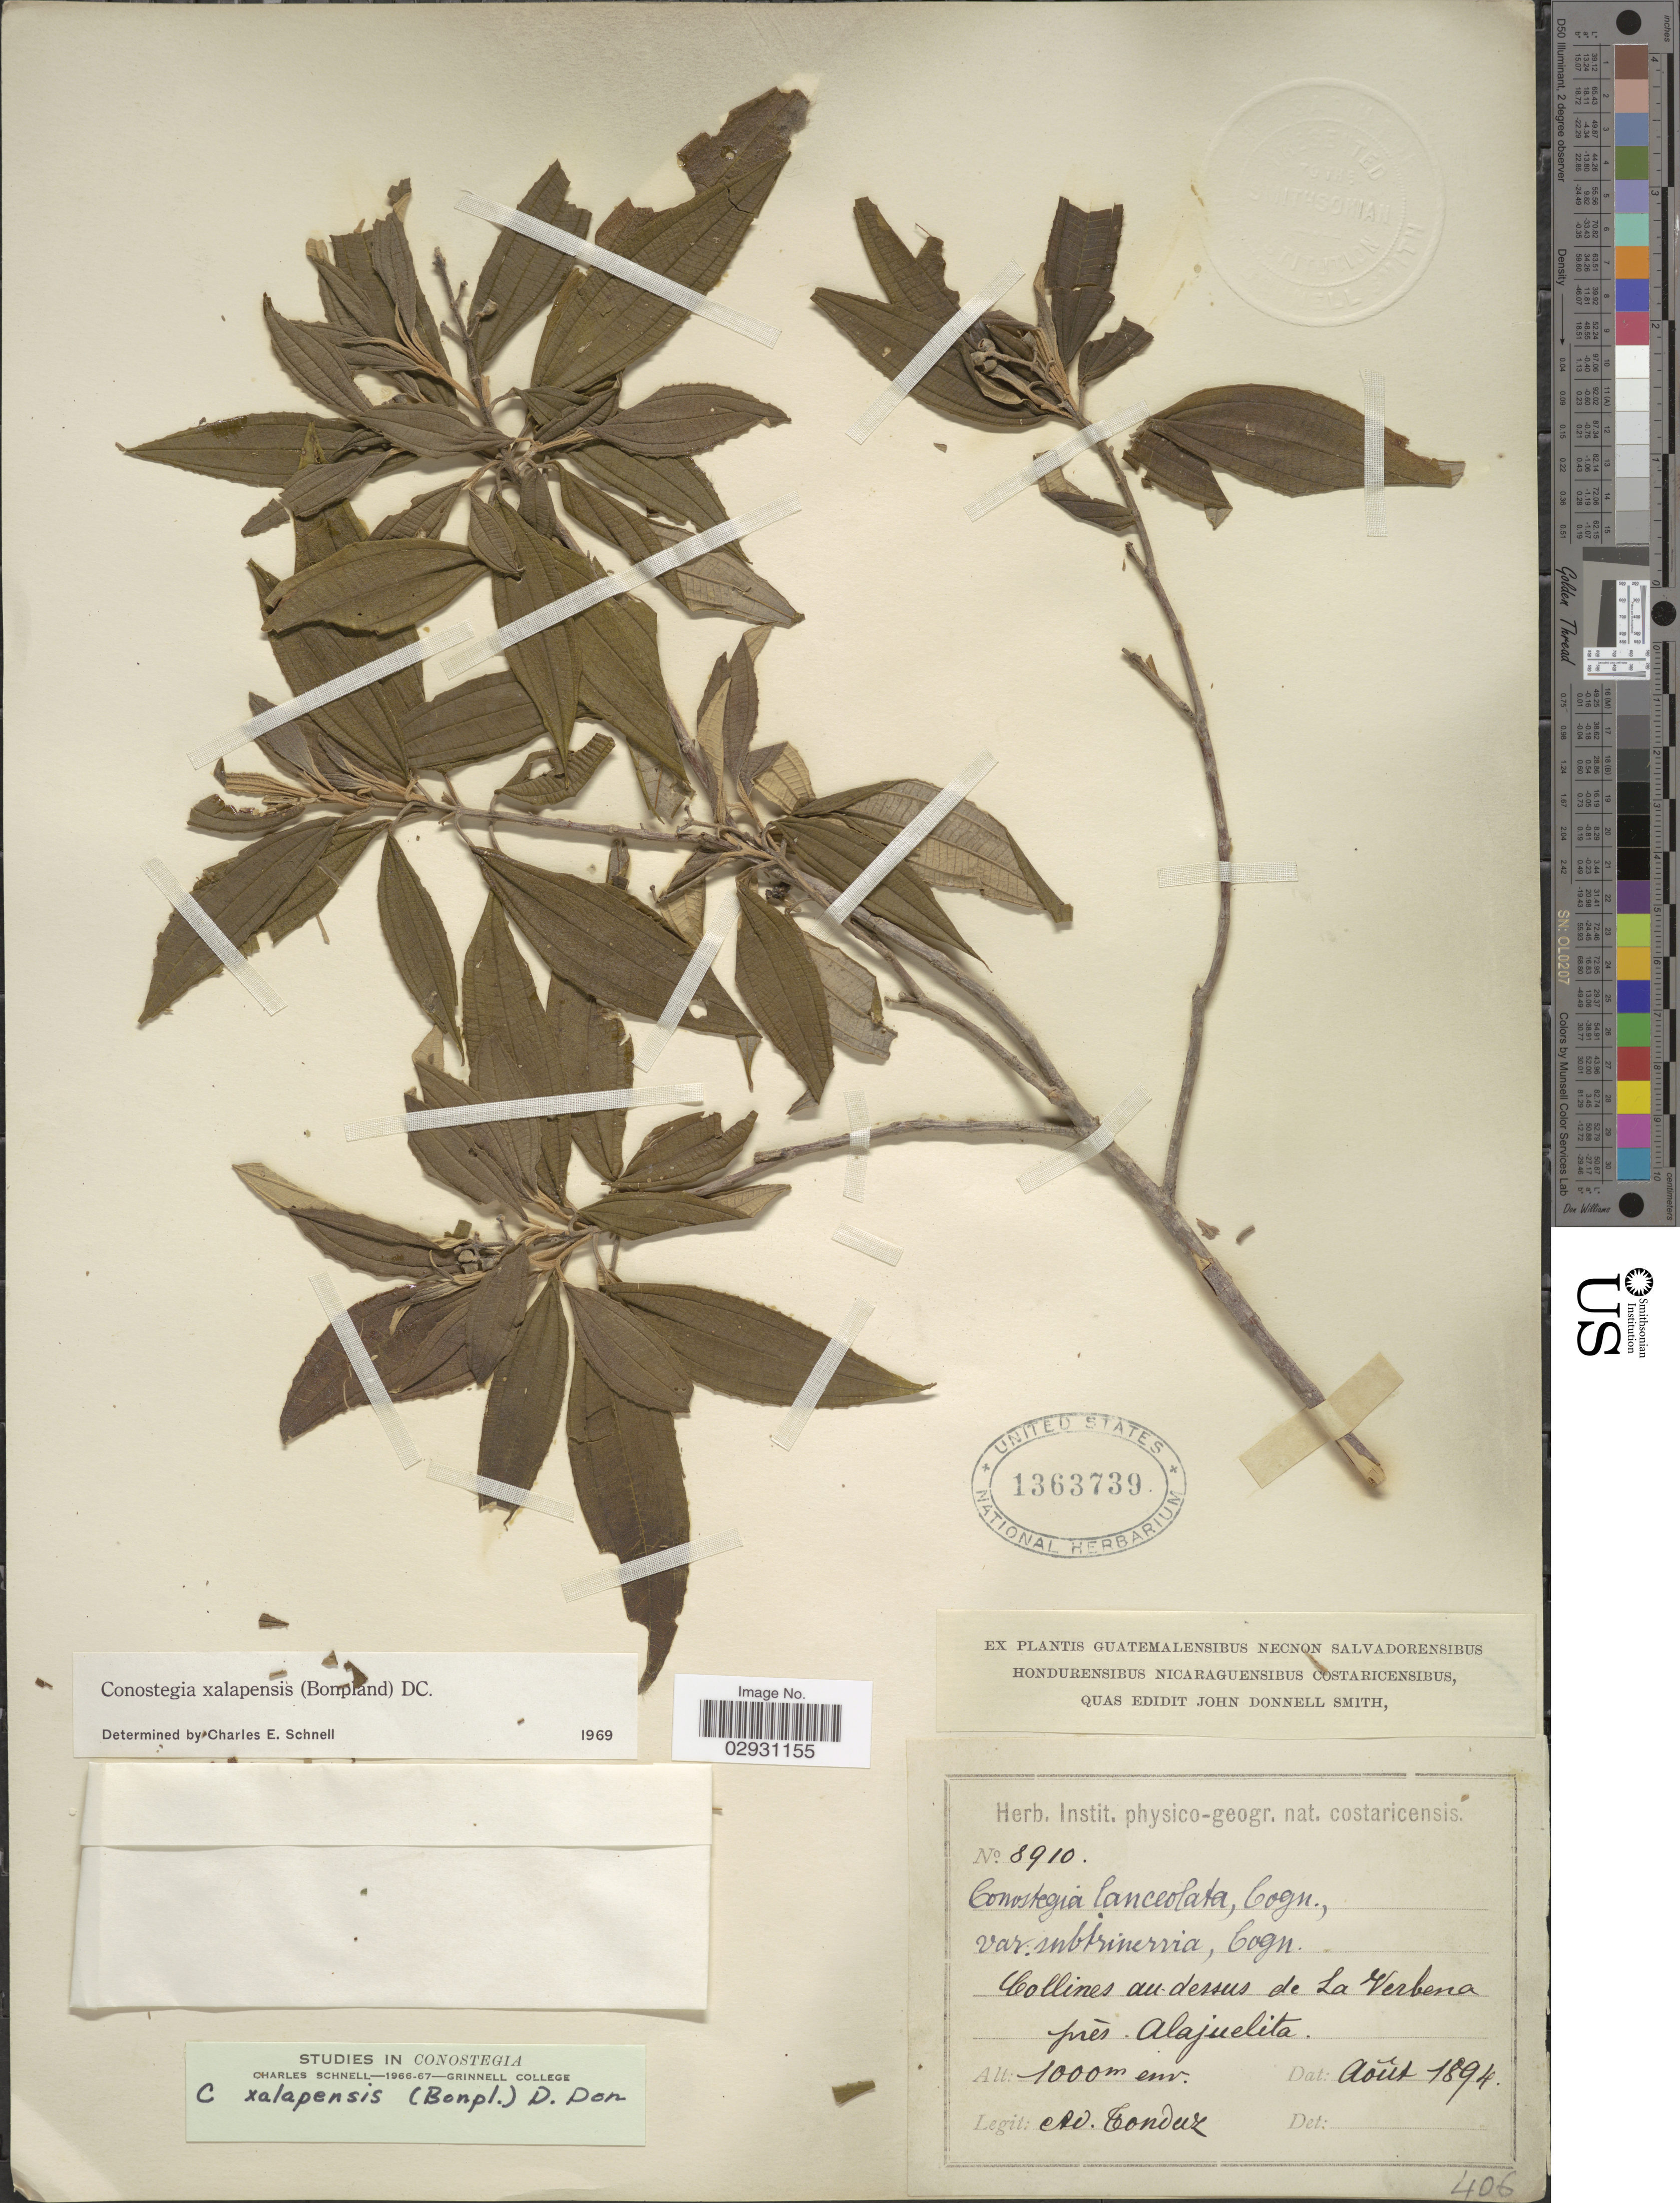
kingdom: Plantae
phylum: Tracheophyta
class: Magnoliopsida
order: Myrtales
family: Melastomataceae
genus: Conostegia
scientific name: Conostegia quadrangularis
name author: Schltdl. ex Steud.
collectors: A. Tonduz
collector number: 8910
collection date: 1894-08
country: Costa Rica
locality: Collines au dessus de La Verbena près Alajuelita.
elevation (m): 1000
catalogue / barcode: US 1363739